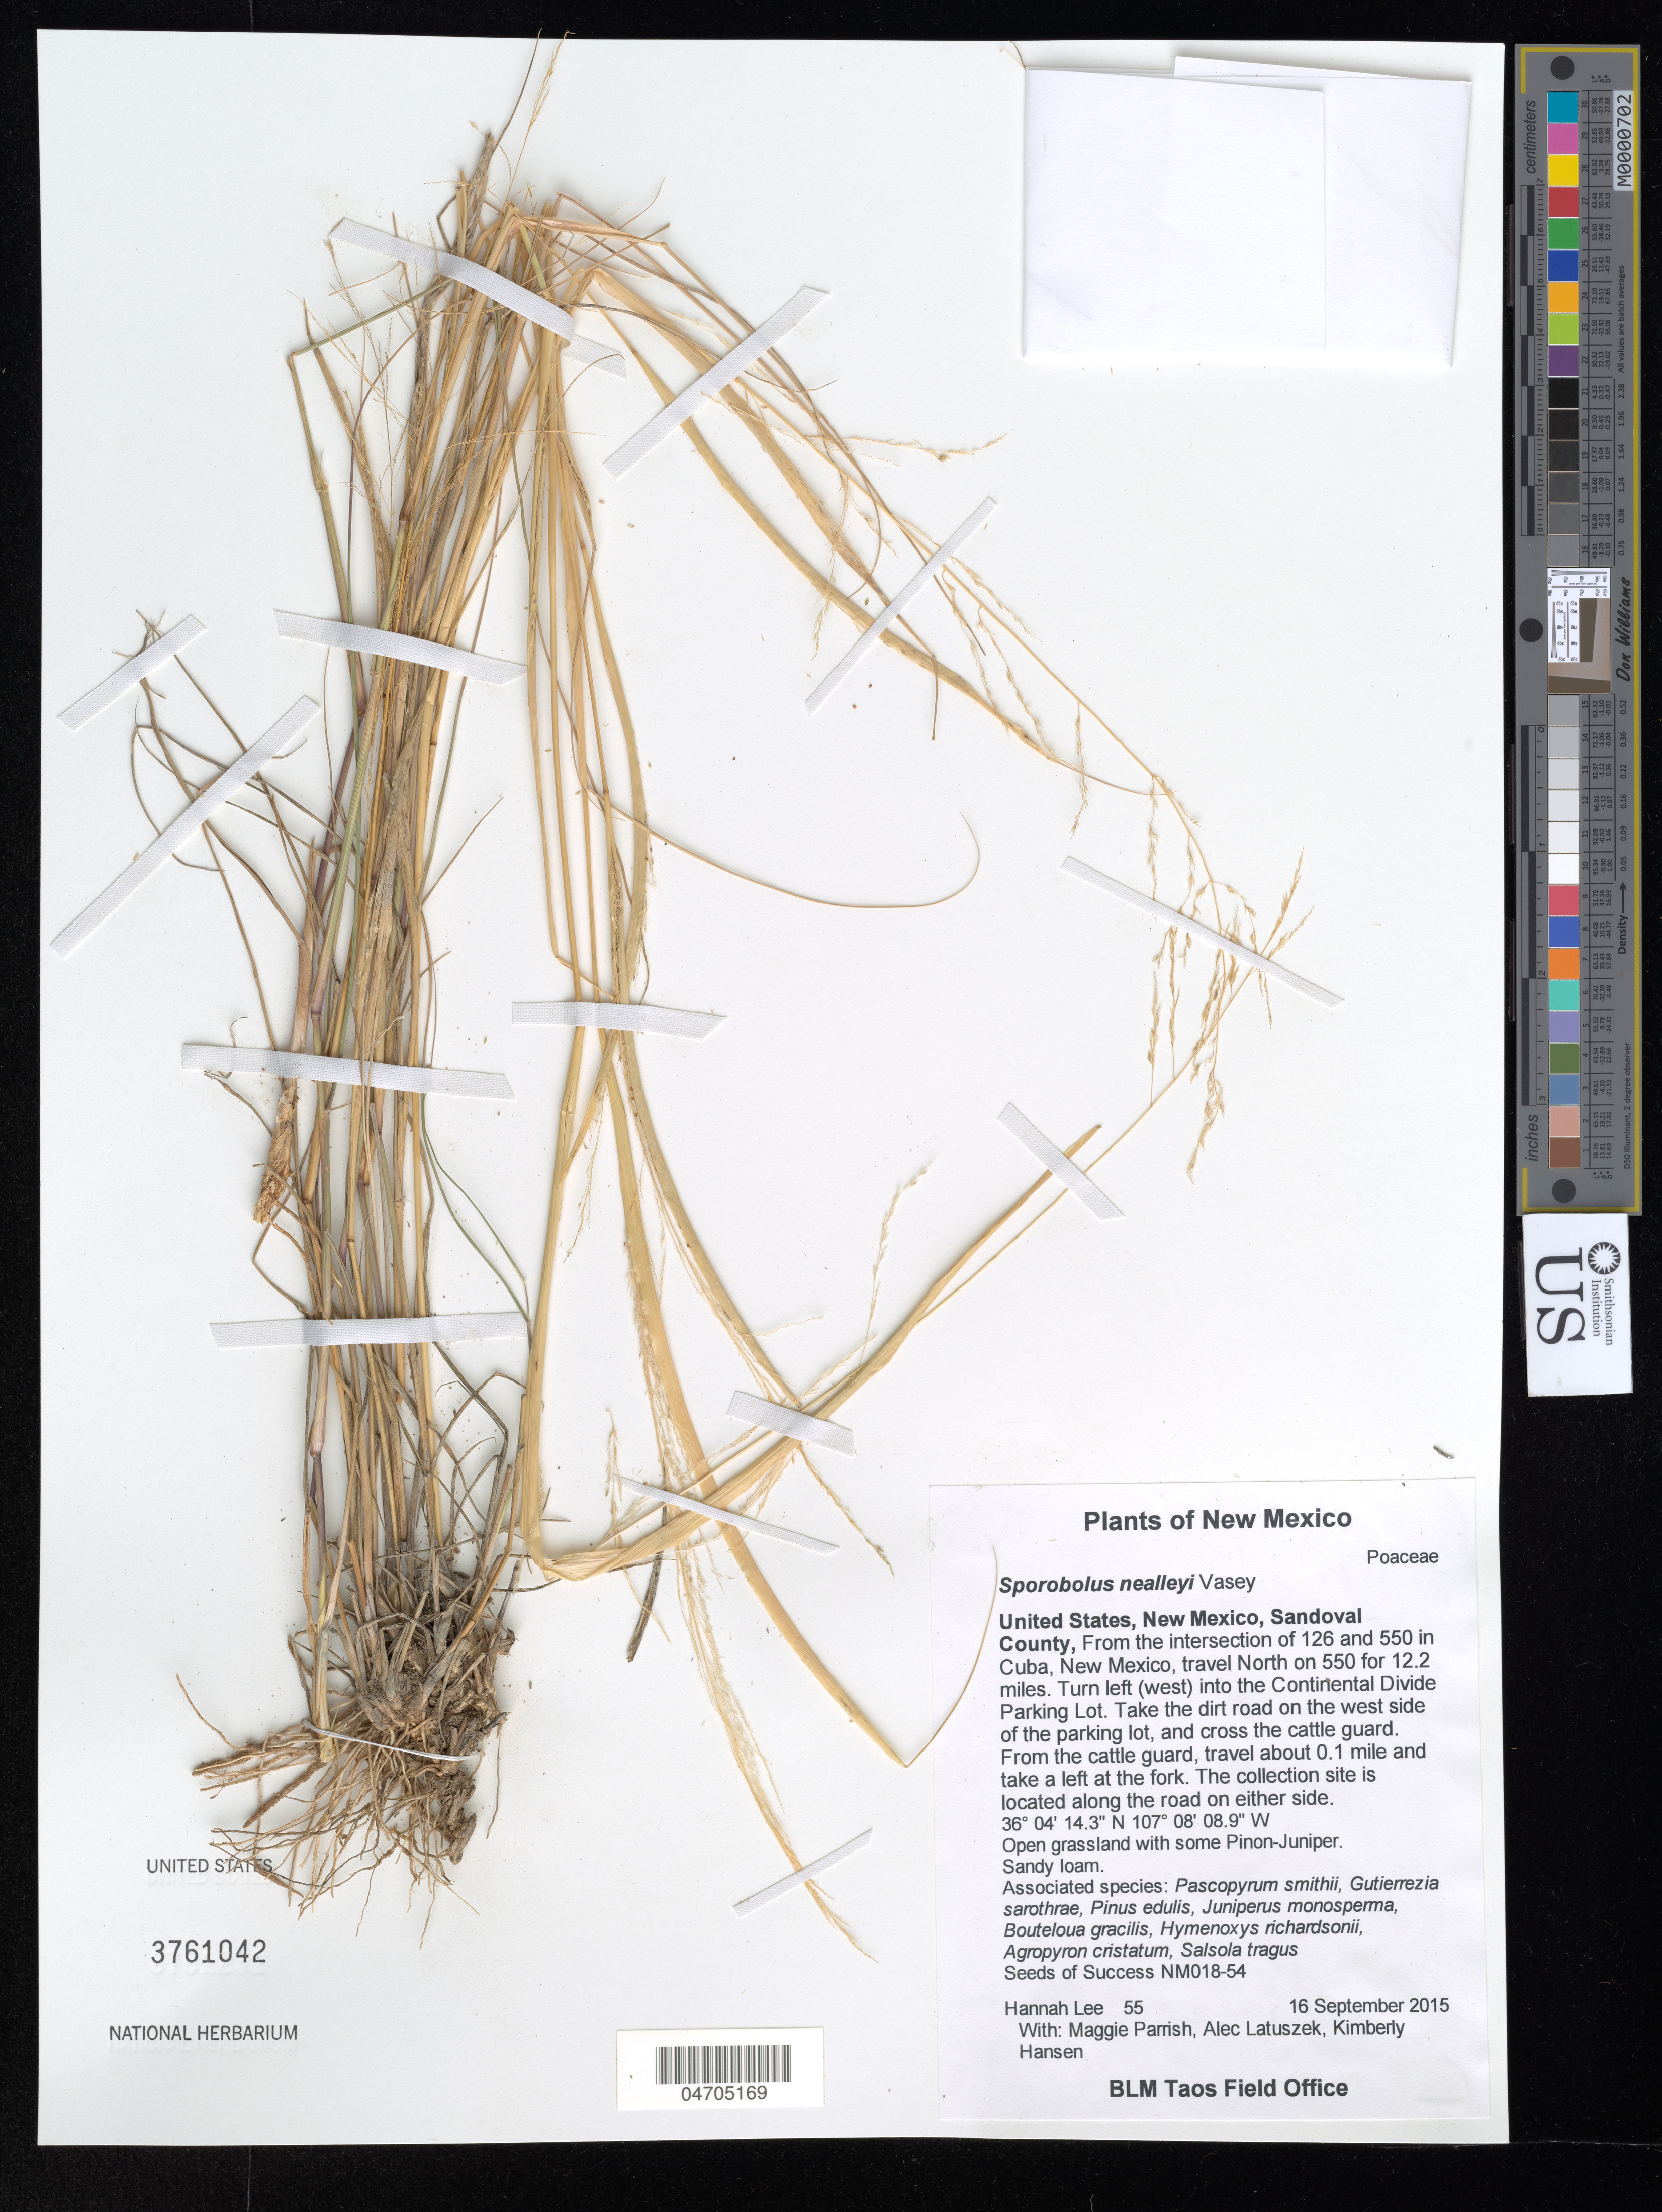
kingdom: Plantae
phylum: Tracheophyta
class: Liliopsida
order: Poales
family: Poaceae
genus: Sporobolus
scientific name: Sporobolus nealleyi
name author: Vasey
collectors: H. Lee, M. Parrish, A. Latuszek & K. Hansen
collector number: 55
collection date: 2015-09-16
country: United States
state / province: New Mexico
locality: Sandoval County, From the intersection of 126 and 550 in Cuba, New Mexico, travel North on 550 for 12.2 miles. Turn left (west) into the Continental Divide Parking Lot. Take the dirt road on the west side of the parking lot, and cross the cattle guard. From the cattle guard, travel about 0.1 mile and take a left at the fork. The collection site is located along the road on either side.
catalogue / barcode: US 3761042